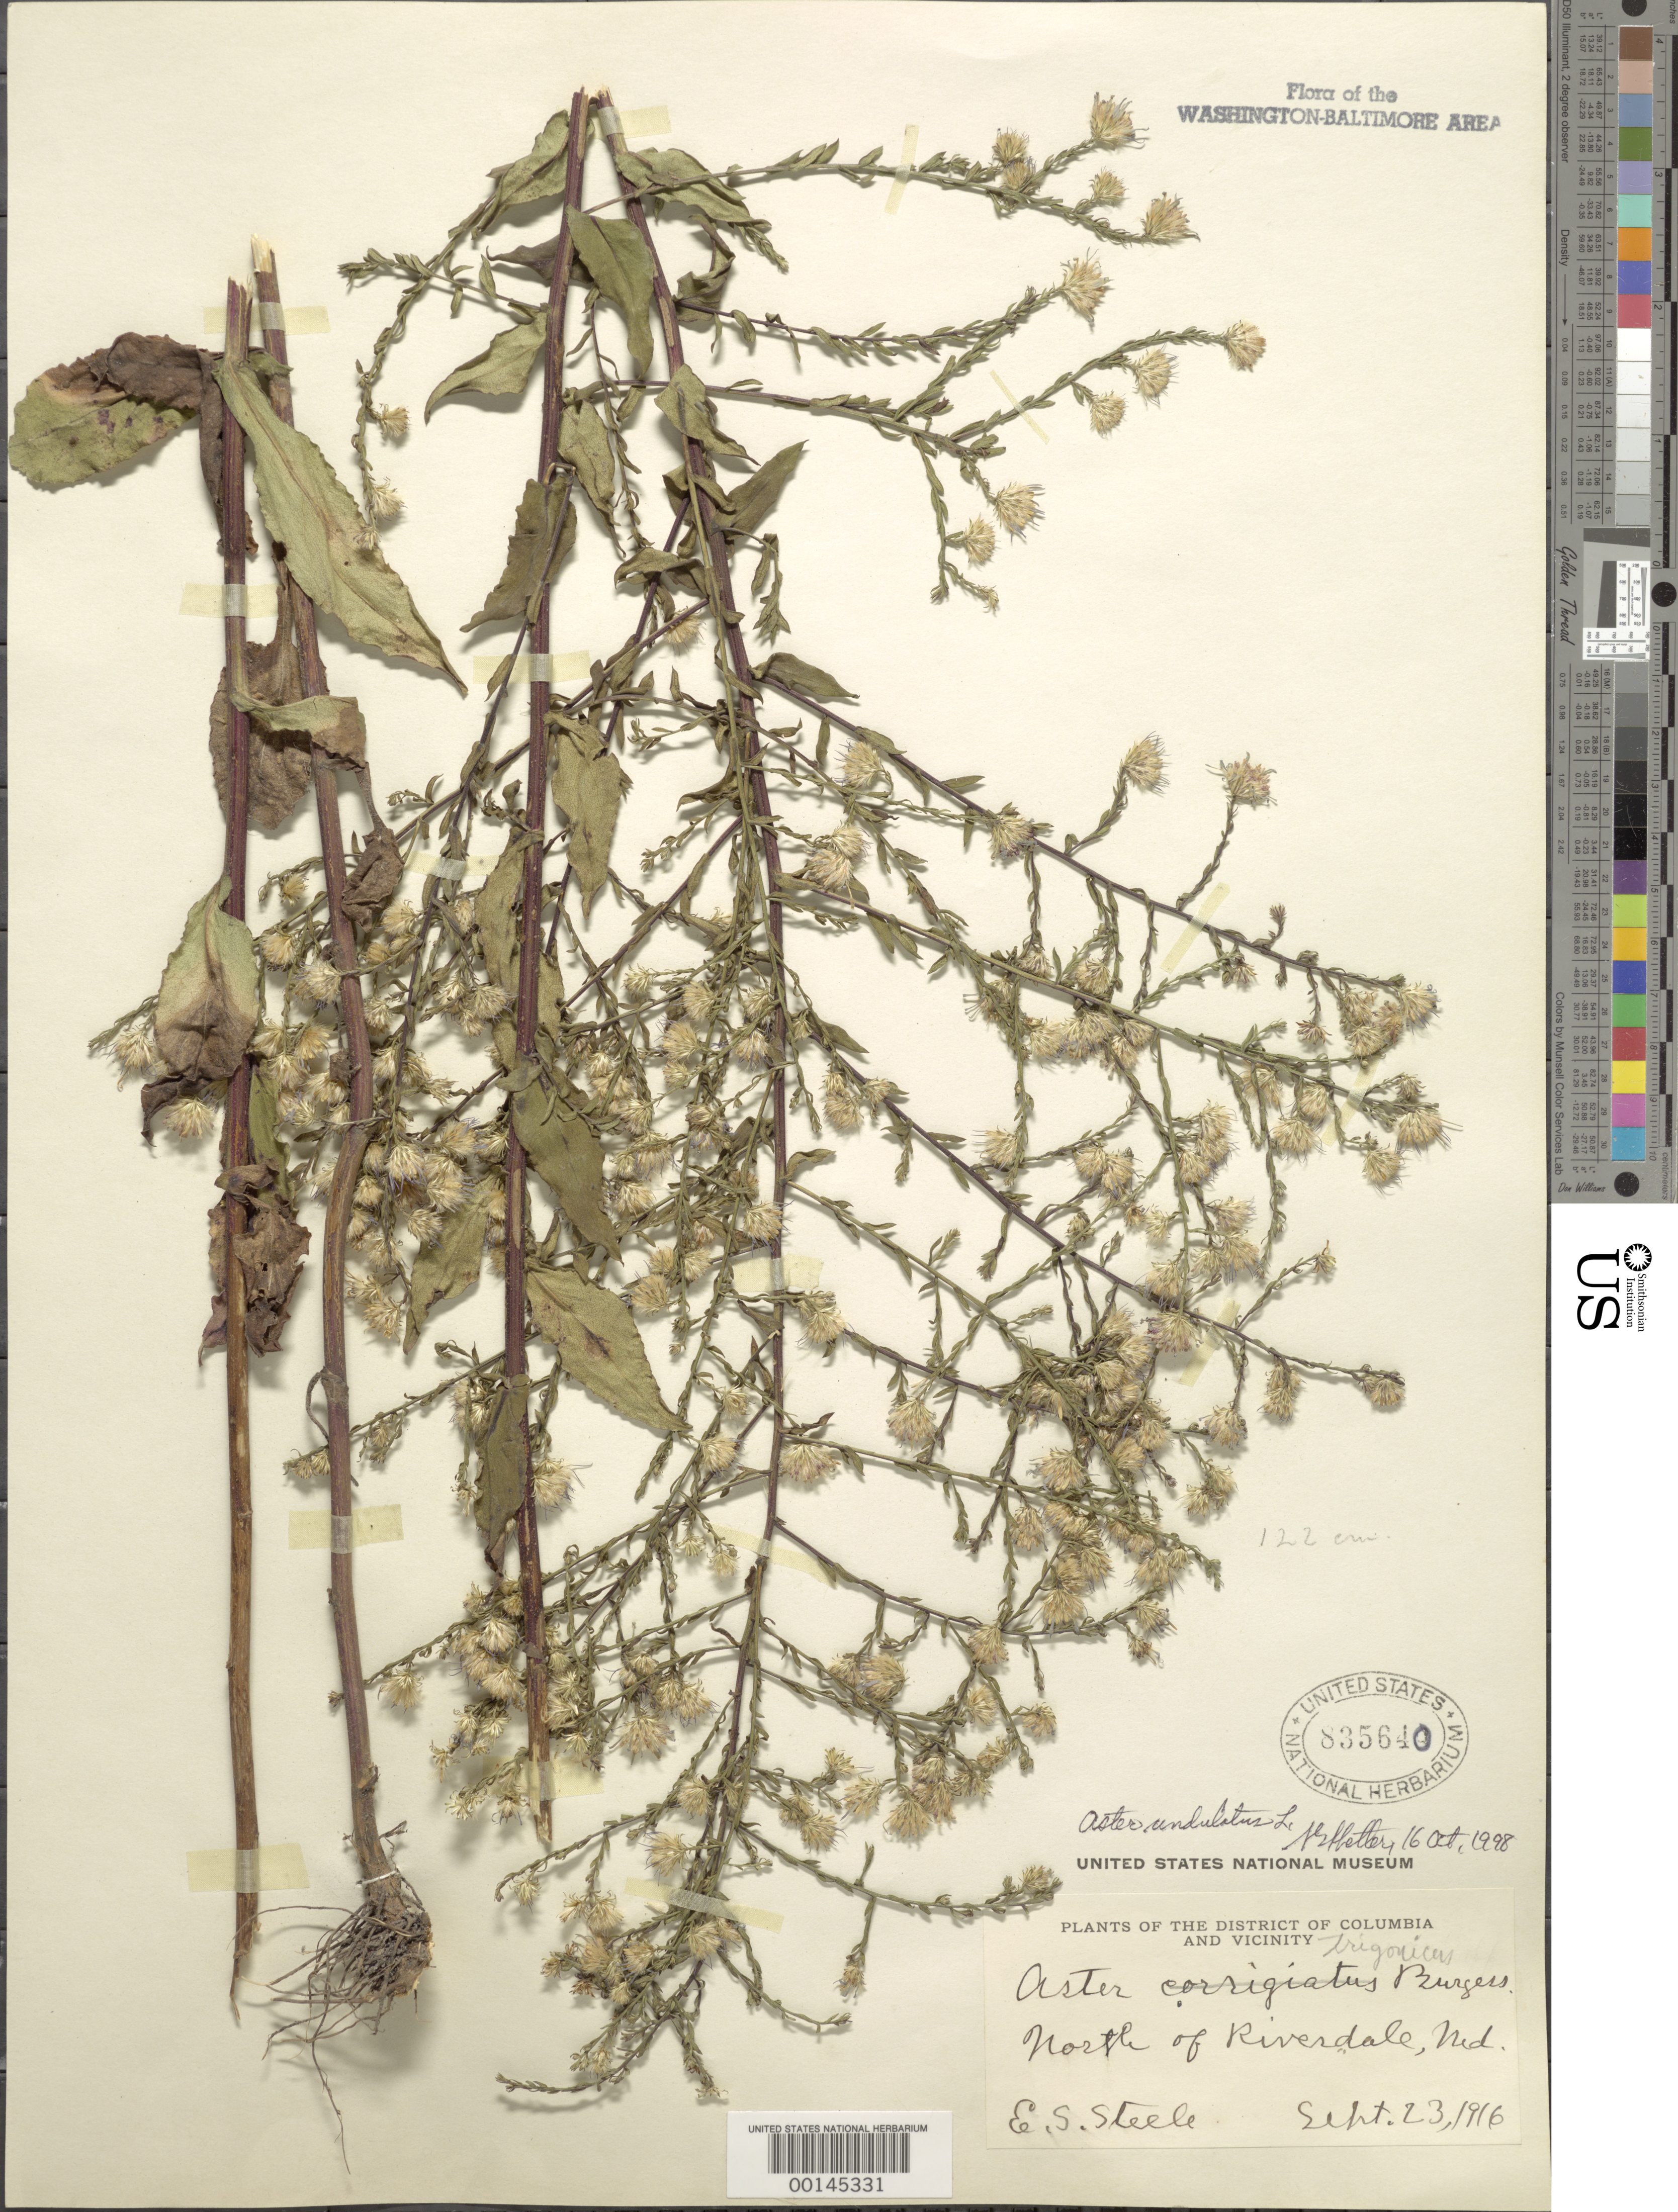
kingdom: Plantae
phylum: Tracheophyta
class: Magnoliopsida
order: Asterales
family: Asteraceae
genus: Symphyotrichum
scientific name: Symphyotrichum undulatum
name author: (L.) G.L. Nesom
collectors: E. Steele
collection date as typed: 23 Sep 1916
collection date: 1916-09-23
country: United States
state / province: Maryland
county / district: Prince George's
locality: North of Riverdale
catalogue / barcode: US 835640